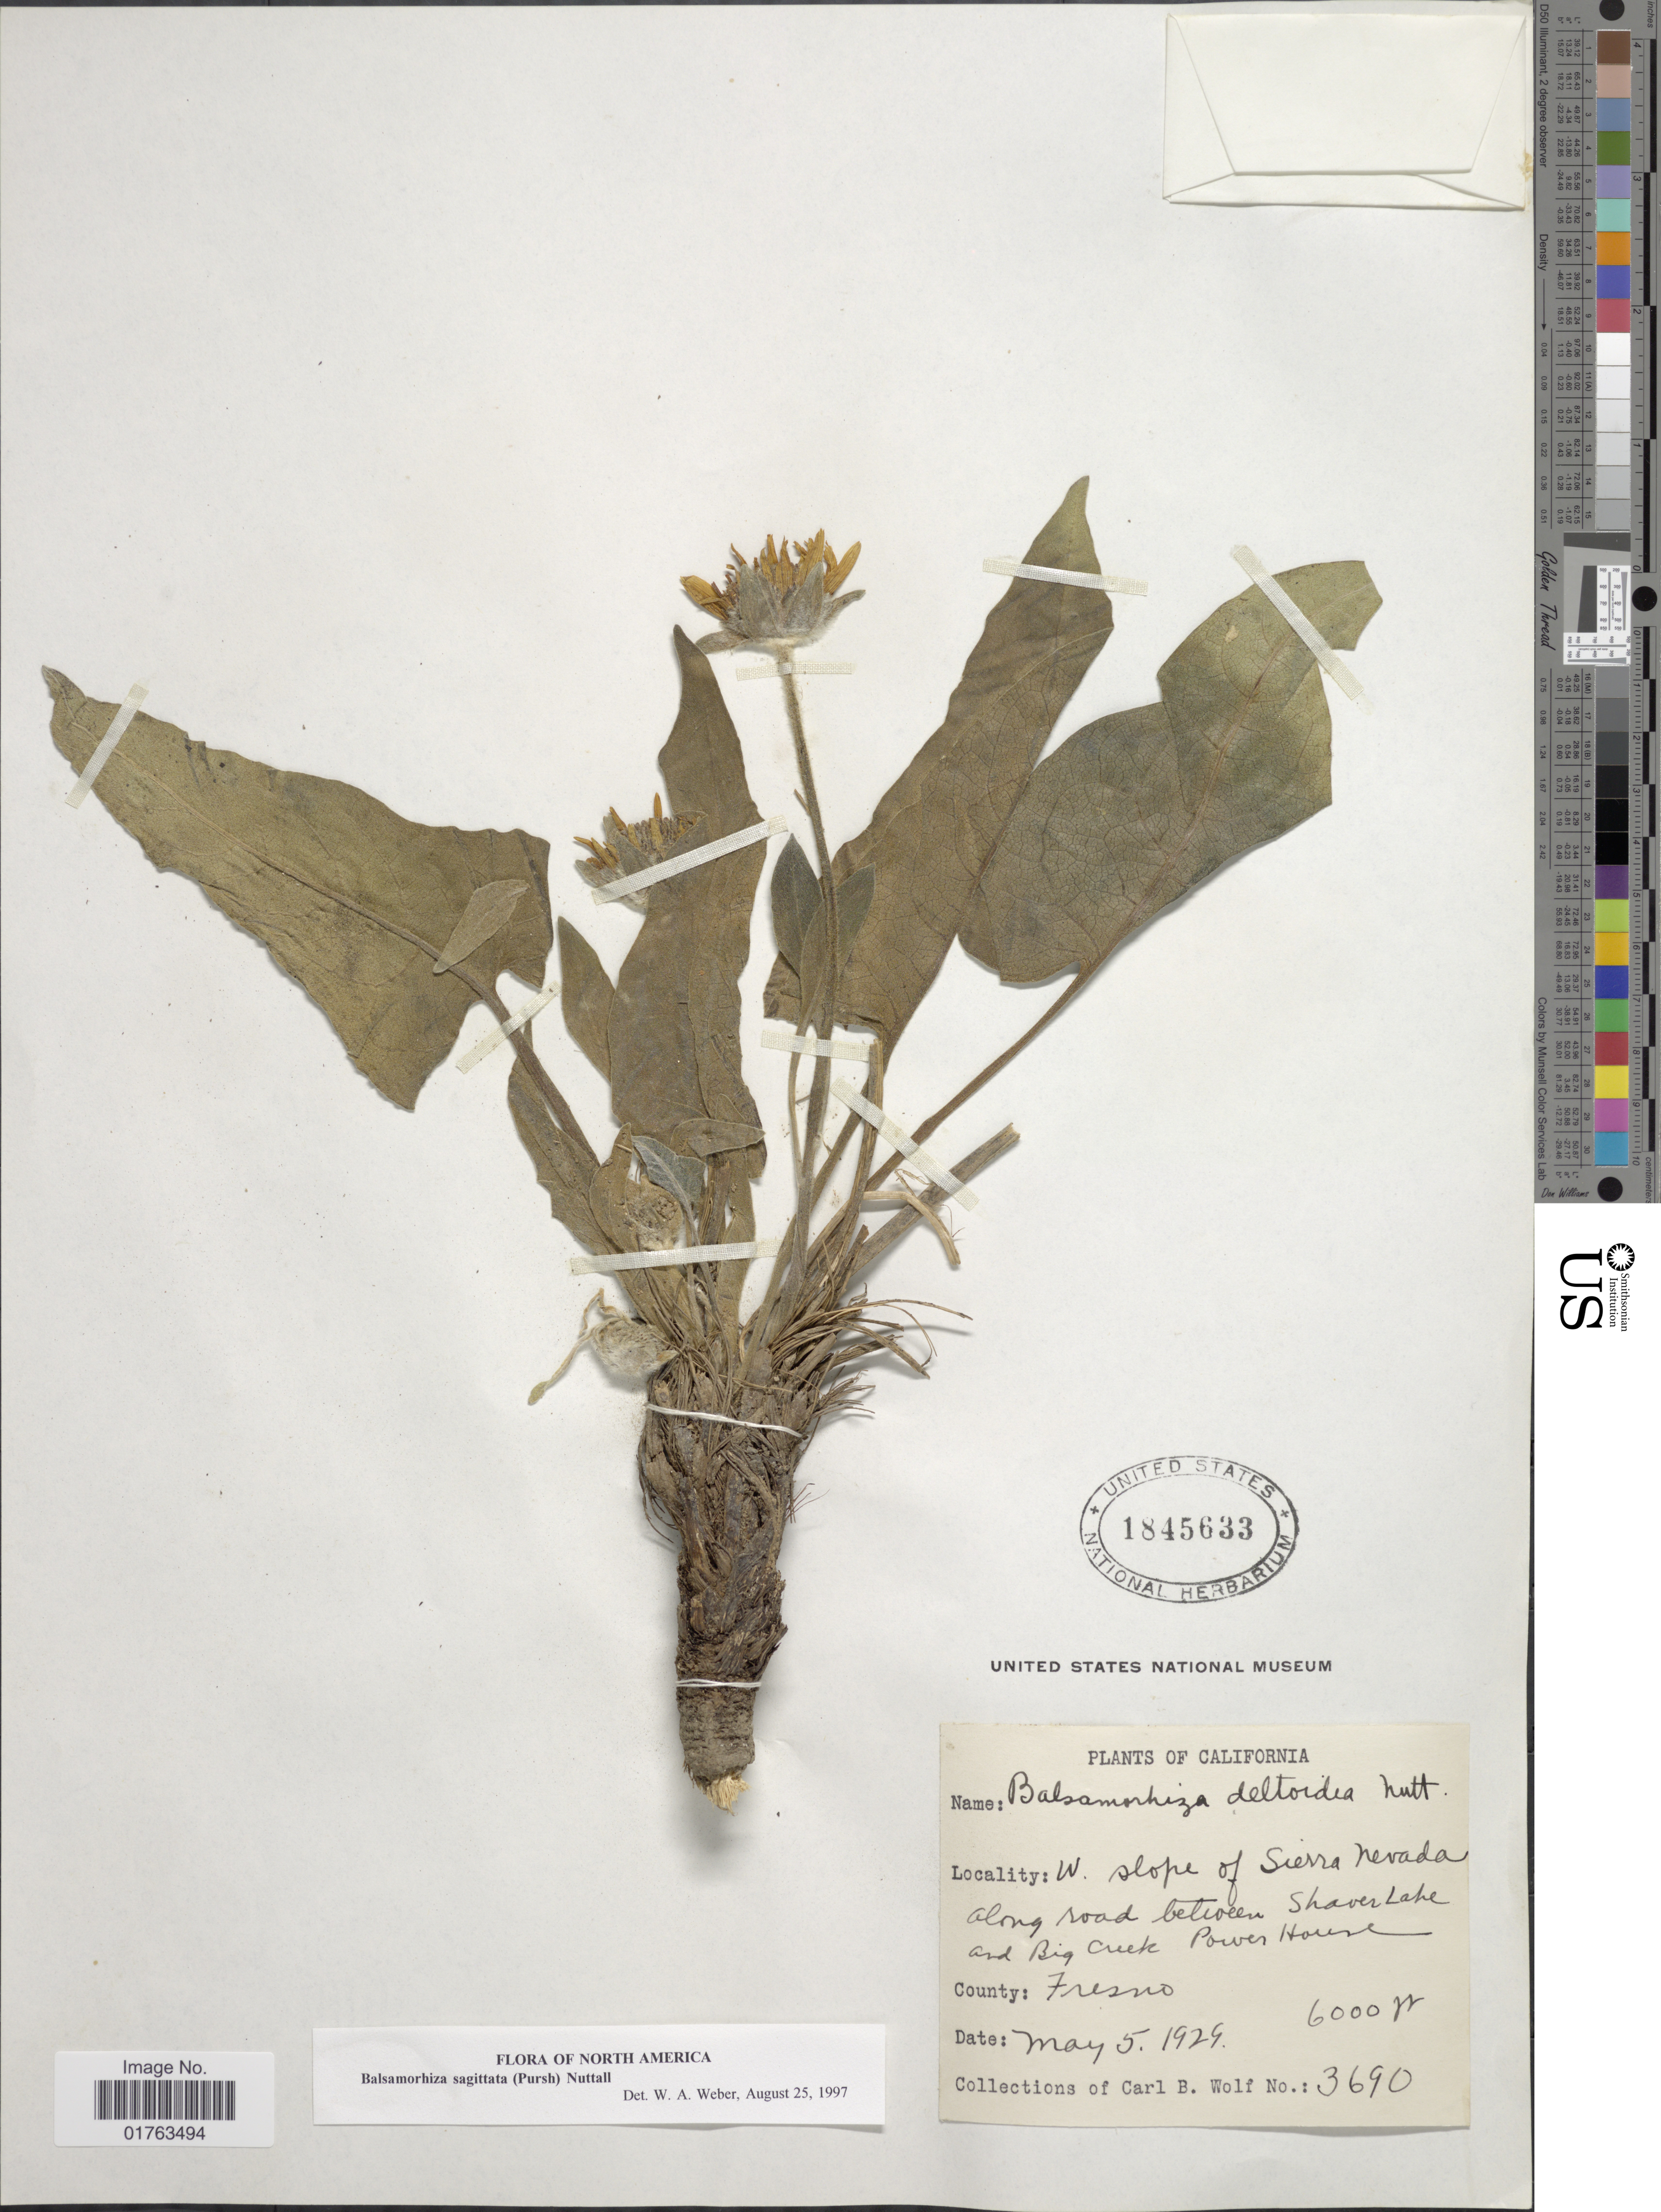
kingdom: Plantae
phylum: Tracheophyta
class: Magnoliopsida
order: Asterales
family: Asteraceae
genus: Balsamorhiza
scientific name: Balsamorhiza sagittata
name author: (Pursh) Nutt.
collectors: C. B. Wolf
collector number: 3690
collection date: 1929-05-05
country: United States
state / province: California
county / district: Fresno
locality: W. slope of Sierra Nevada along road between Shaver Lake and Big Creek Power House, County: Fresno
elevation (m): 1829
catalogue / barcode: US 1845633